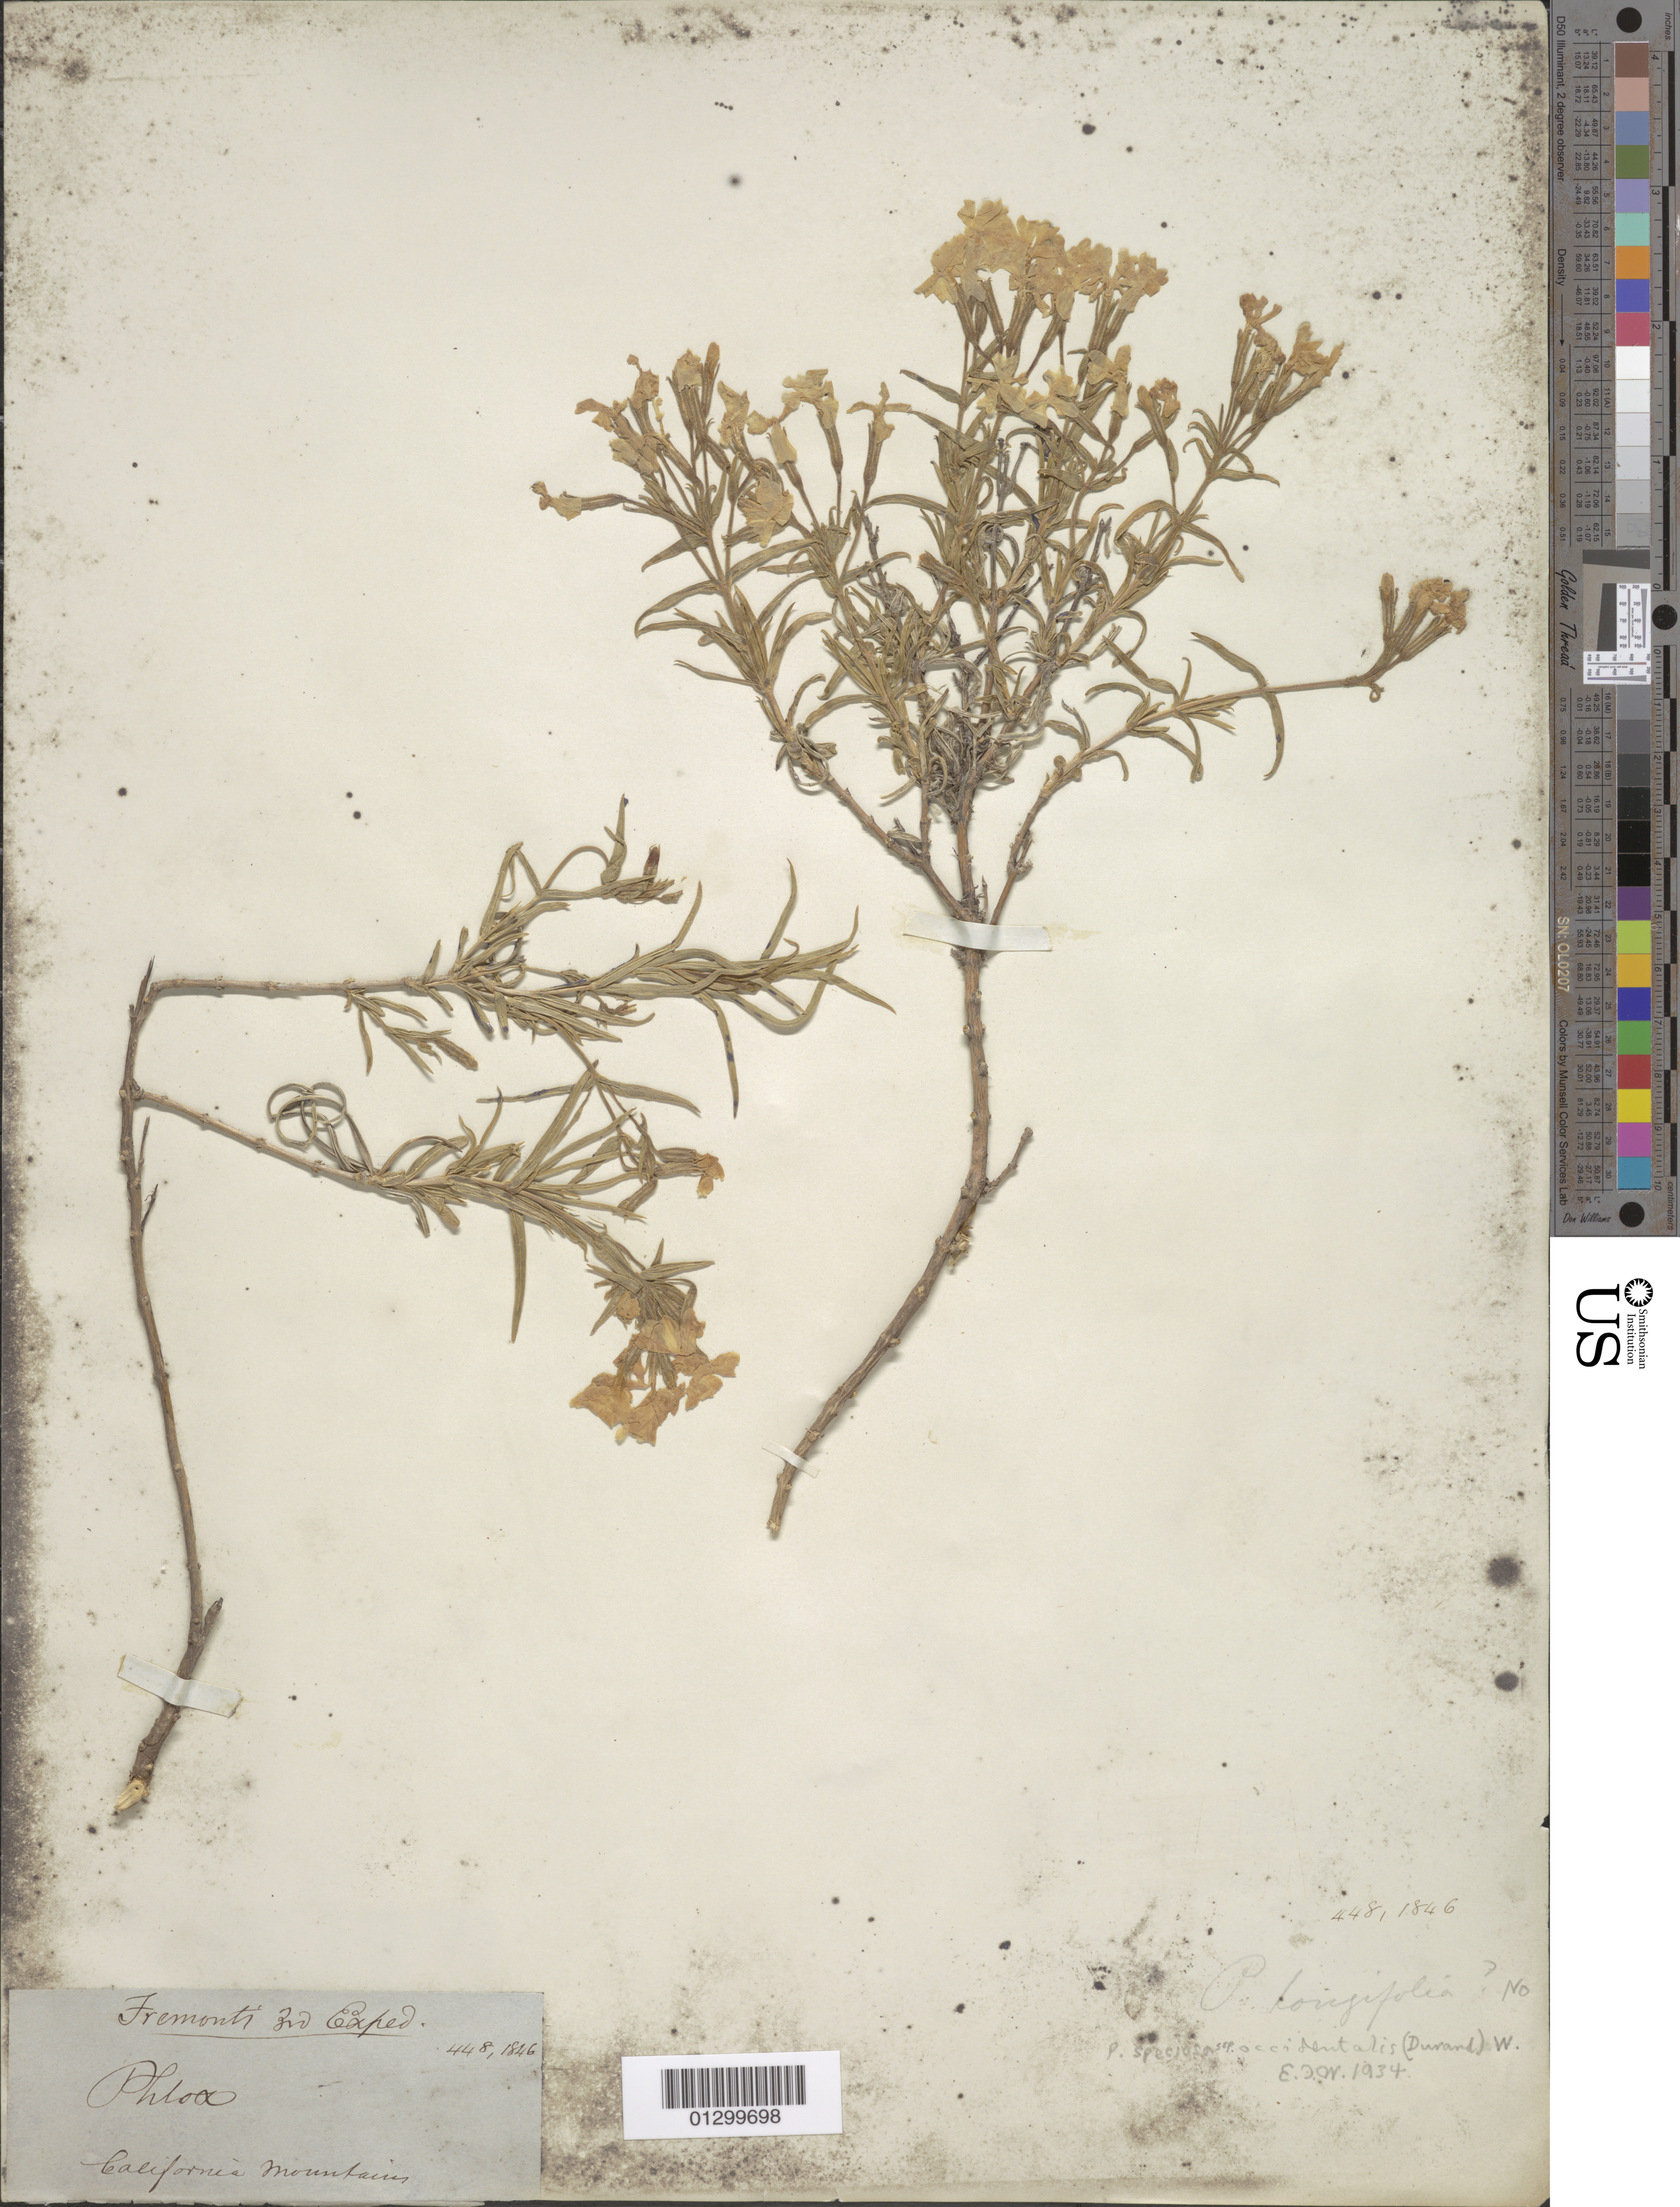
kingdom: Plantae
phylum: Tracheophyta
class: Magnoliopsida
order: Ericales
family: Polemoniaceae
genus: Phlox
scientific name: Phlox speciosa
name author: Pursh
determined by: Mayfield, M. H.; Ferguson, C. J.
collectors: J. C. Frémont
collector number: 448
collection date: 1846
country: United States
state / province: California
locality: California mountains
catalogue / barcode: US 103099